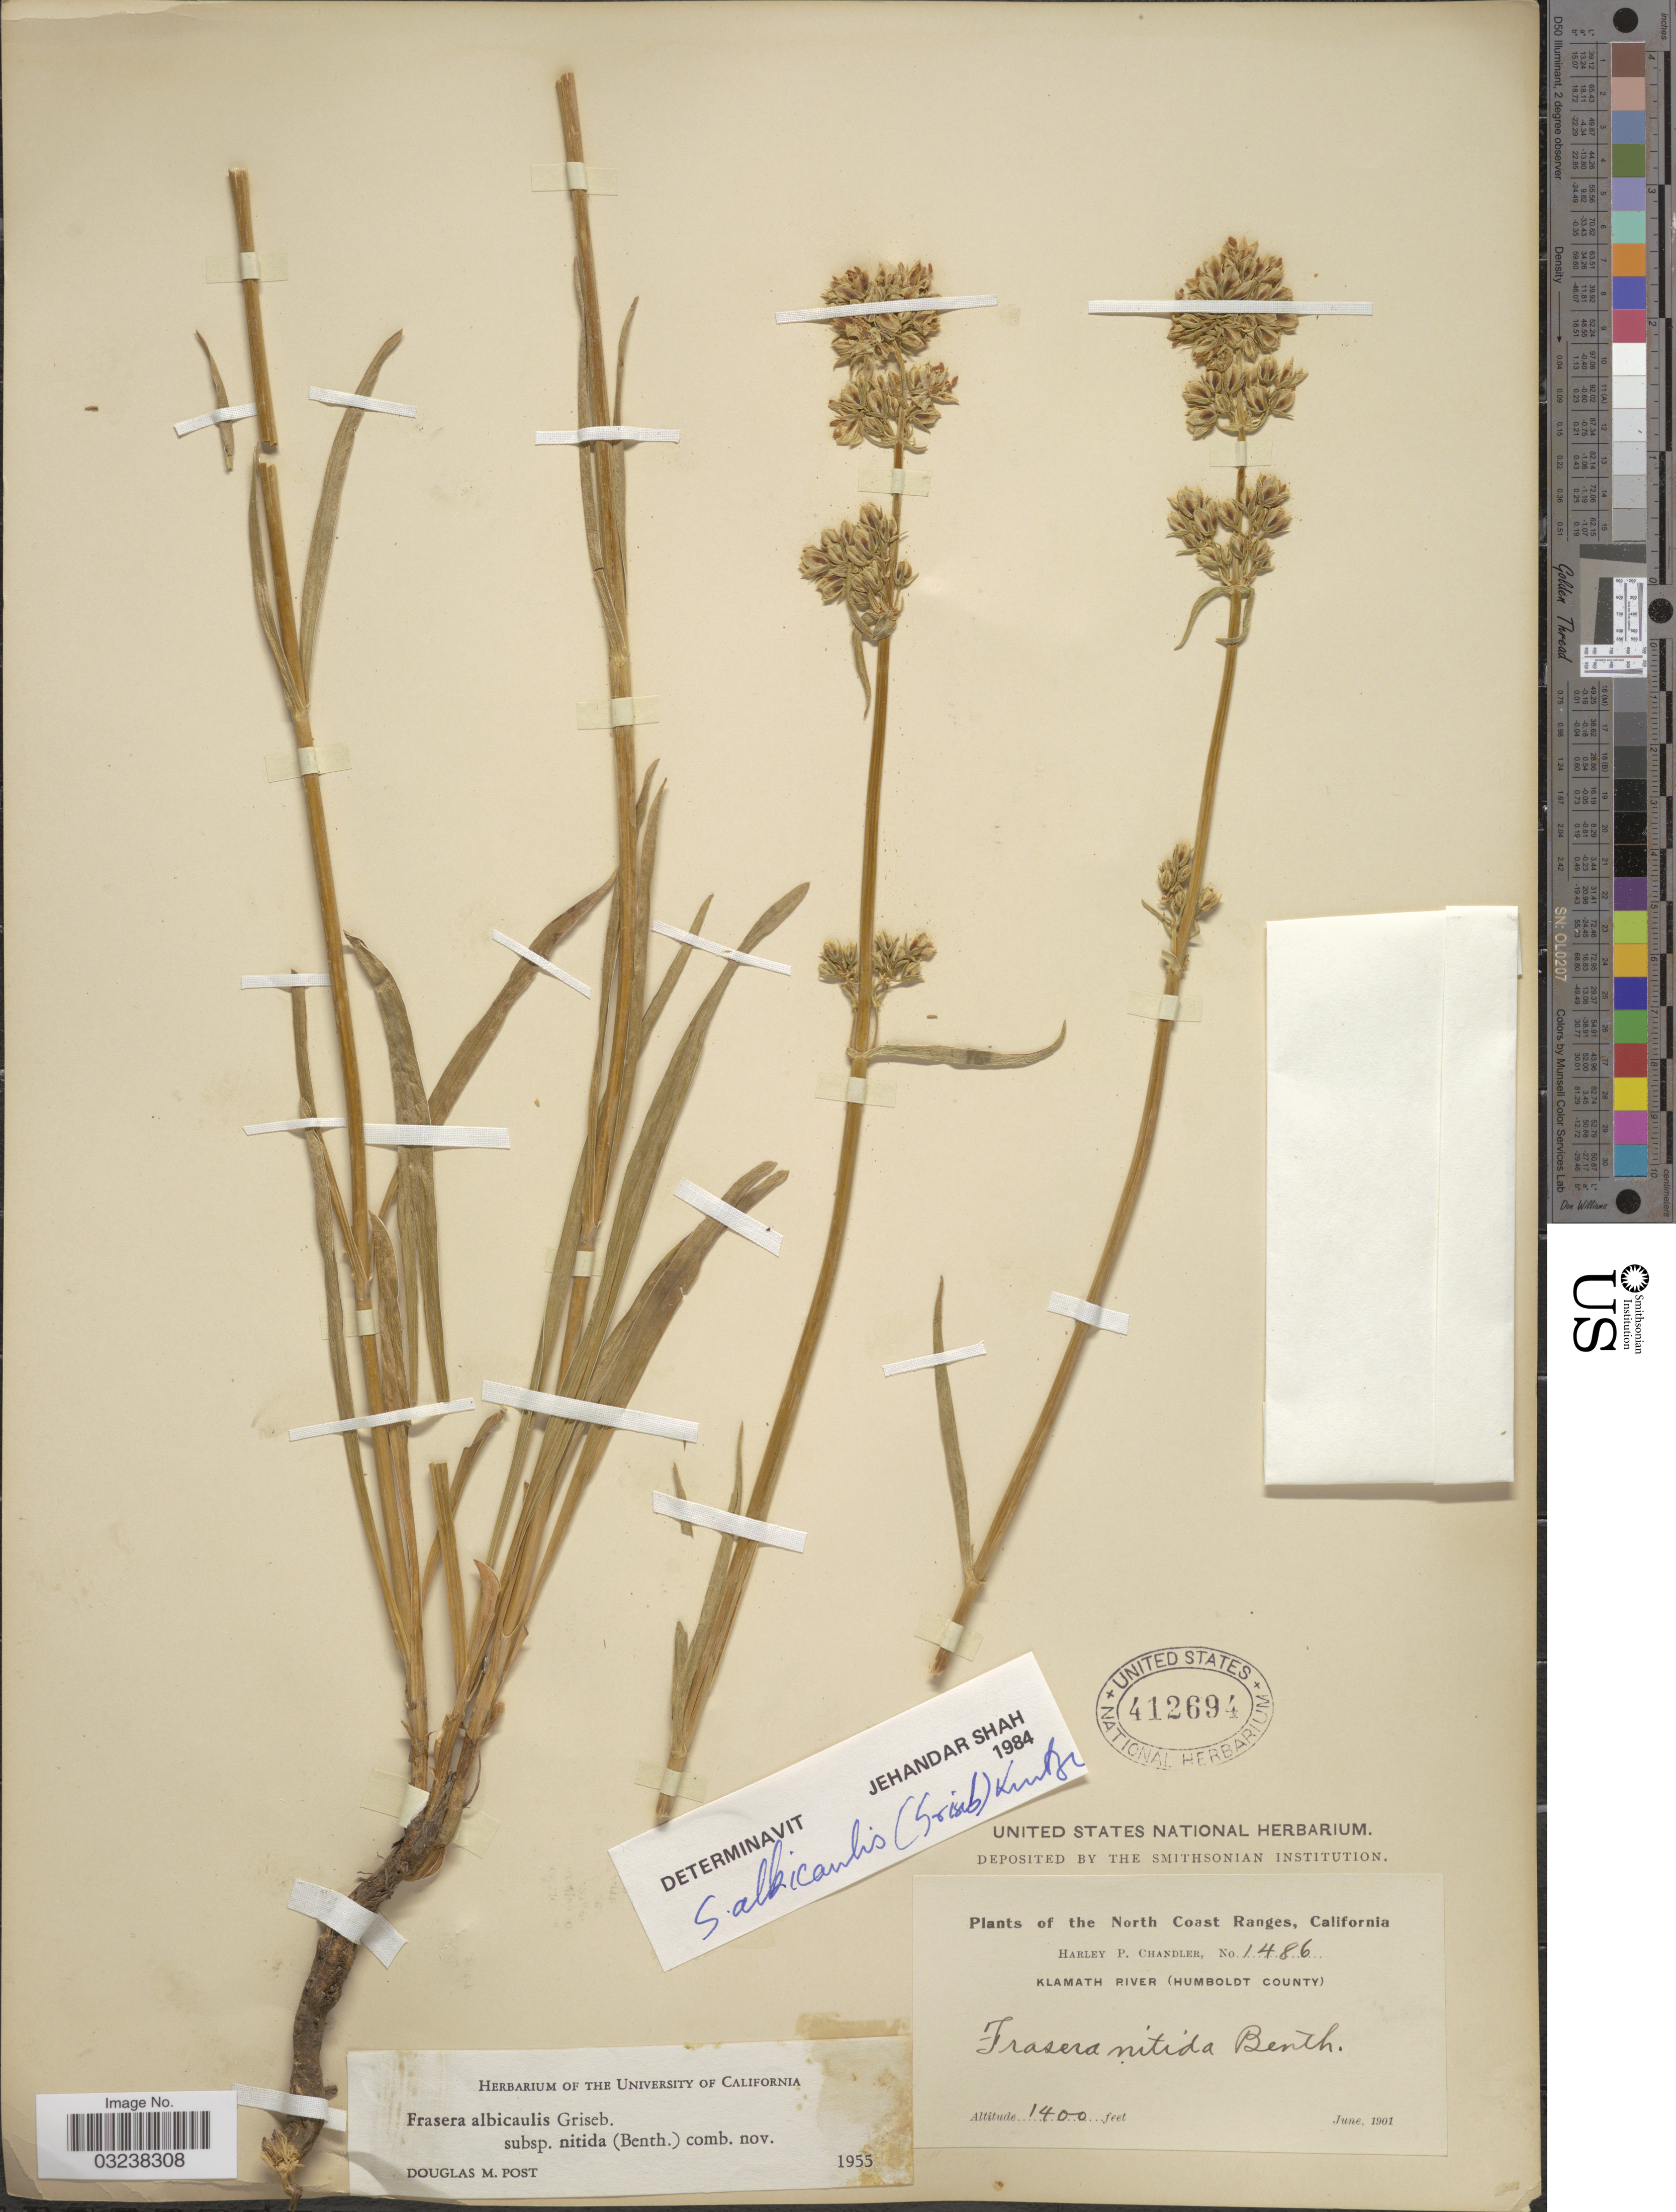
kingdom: Plantae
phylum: Tracheophyta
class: Magnoliopsida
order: Gentianales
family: Gentianaceae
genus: Swertia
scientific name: Swertia albicaulis var. nitida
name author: (Benth.) Kuntze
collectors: H. Chandler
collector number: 1486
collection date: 1901-06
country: United States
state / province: California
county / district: Humboldt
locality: The North Coast Ranges. Klamath River (Humboldt County).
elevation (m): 427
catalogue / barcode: US 412694